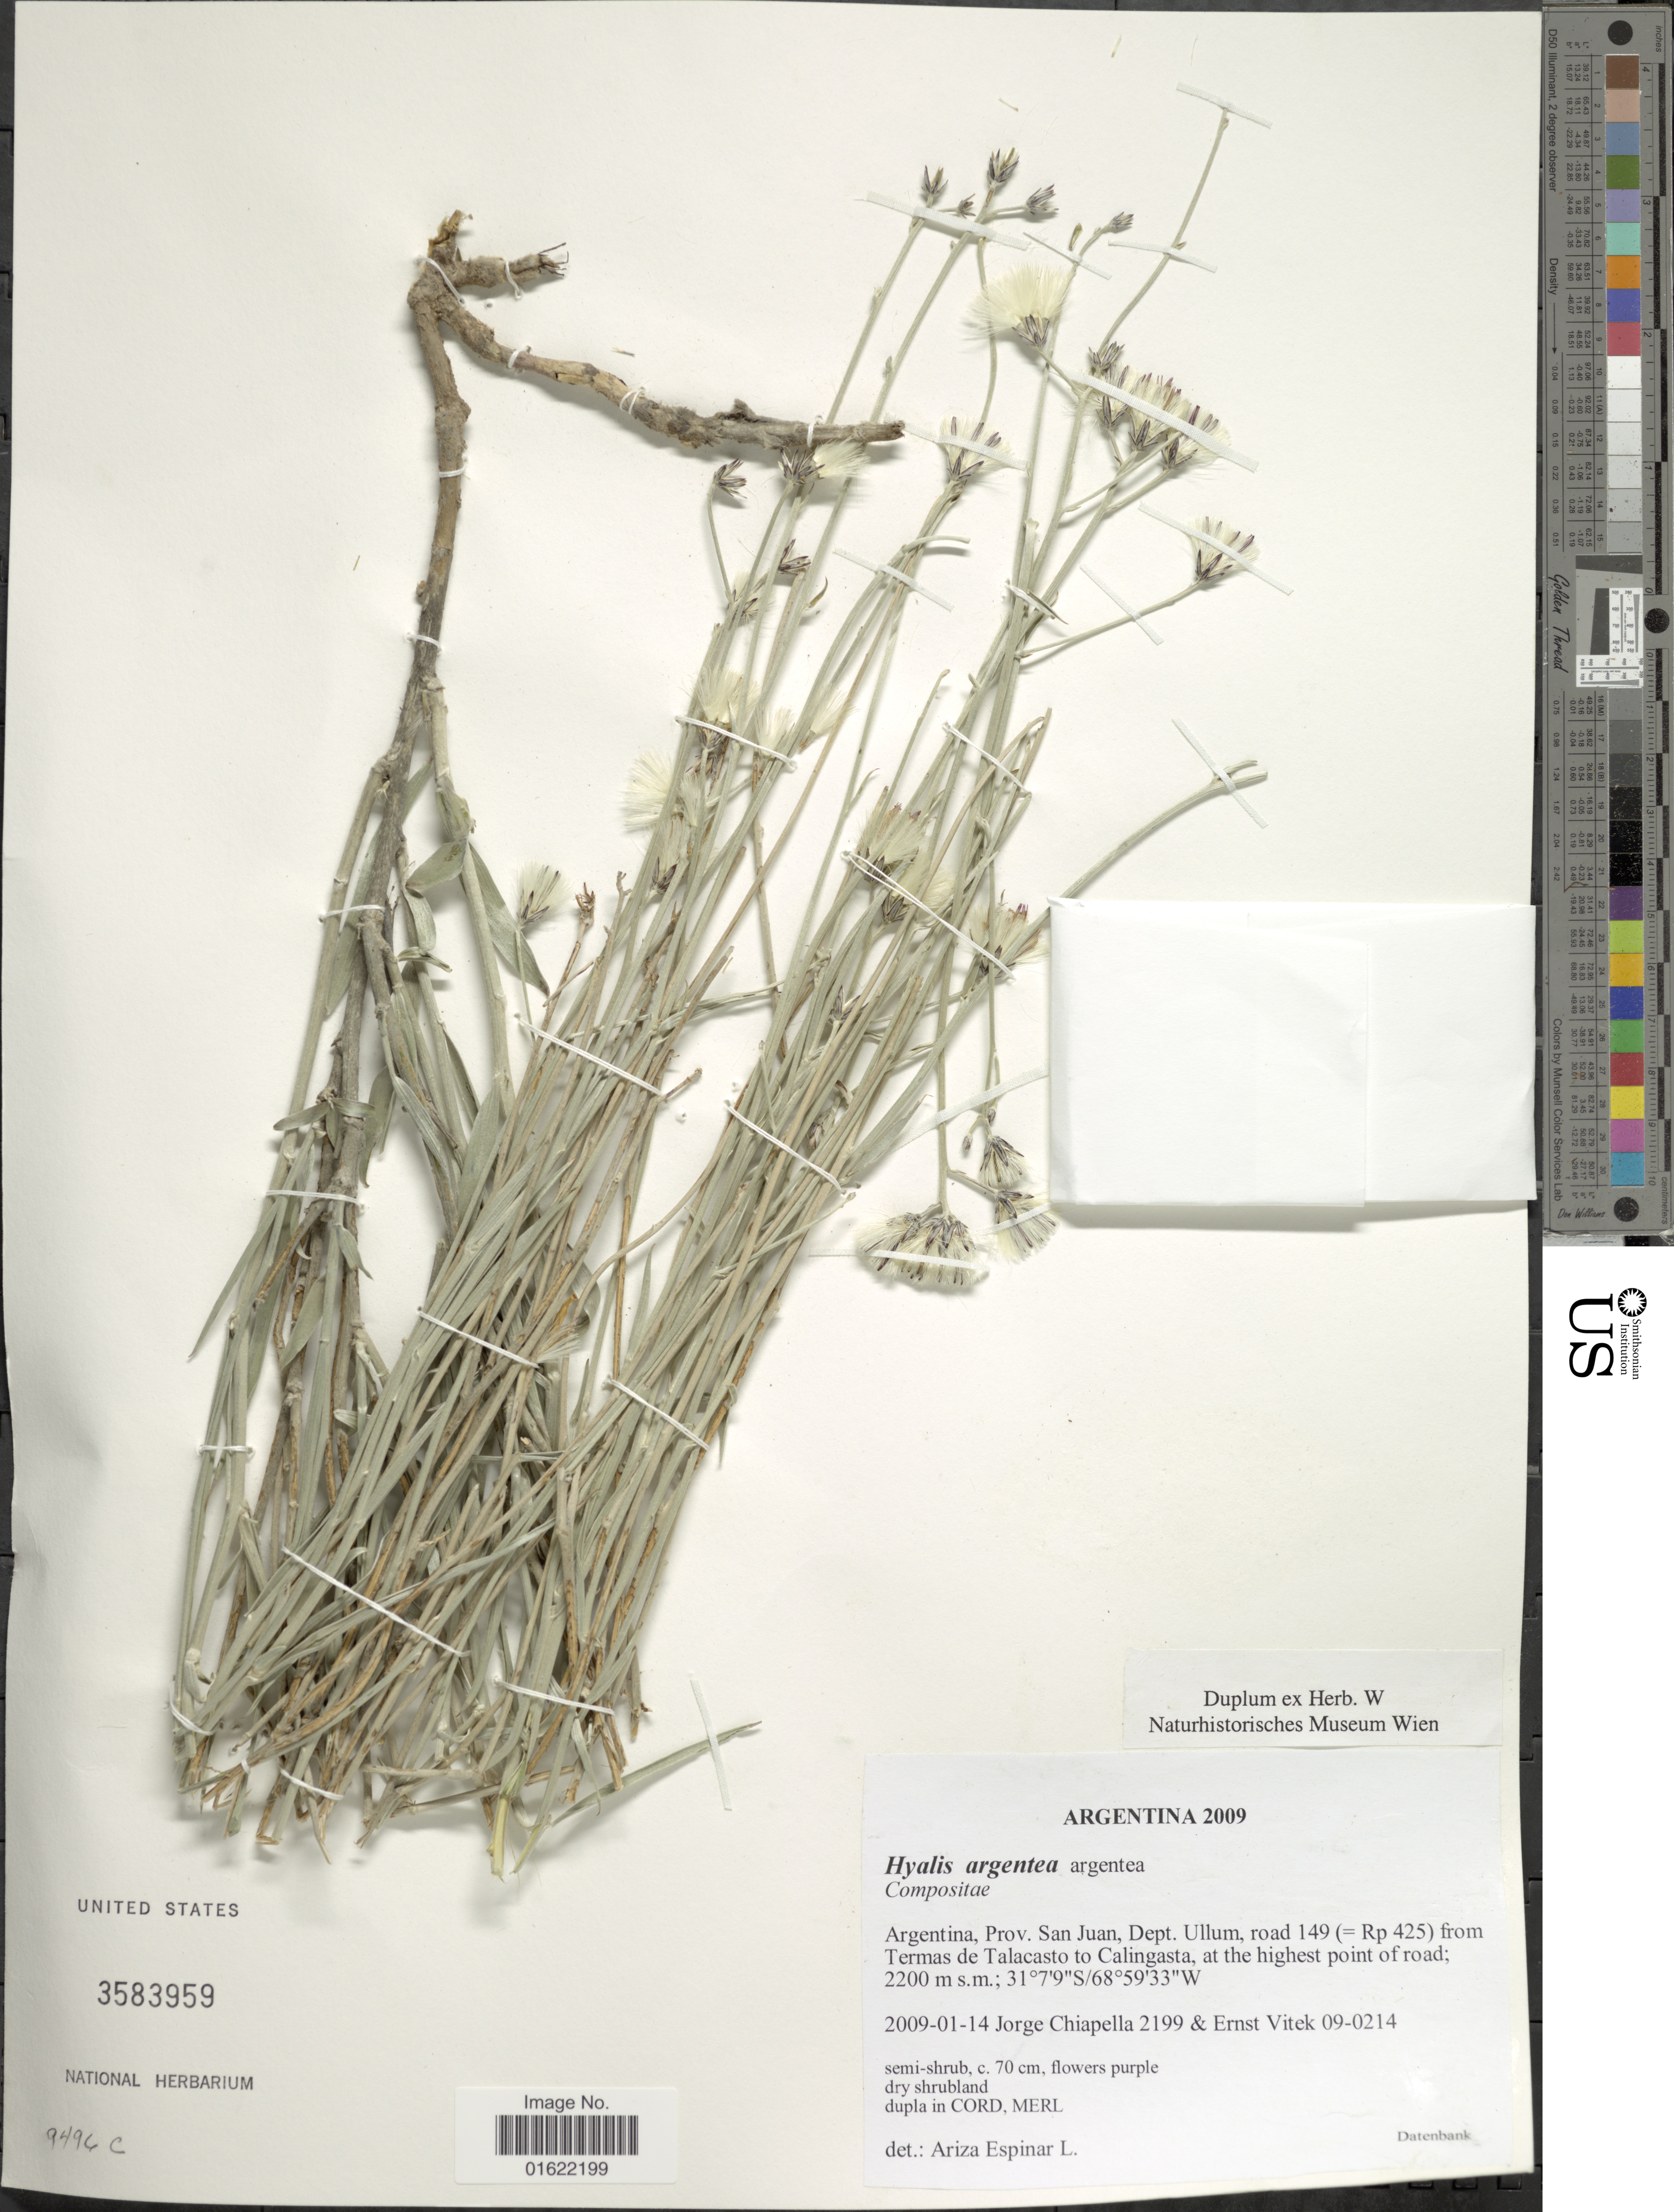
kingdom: Plantae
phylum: Tracheophyta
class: Magnoliopsida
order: Asterales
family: Asteraceae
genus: Hyalis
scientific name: Hyalis argentea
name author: D. Don ex Hook. & Arn.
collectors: J. Chiapella & E. Vitek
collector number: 2199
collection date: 2009-01-14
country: Argentina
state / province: San Juan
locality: Prov. San Juan, Dept. Ullum, road 149 (=Rp 425) from Termas de Talacasto to Calingasta, at the highest point of road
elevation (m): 2200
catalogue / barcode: US 3583959